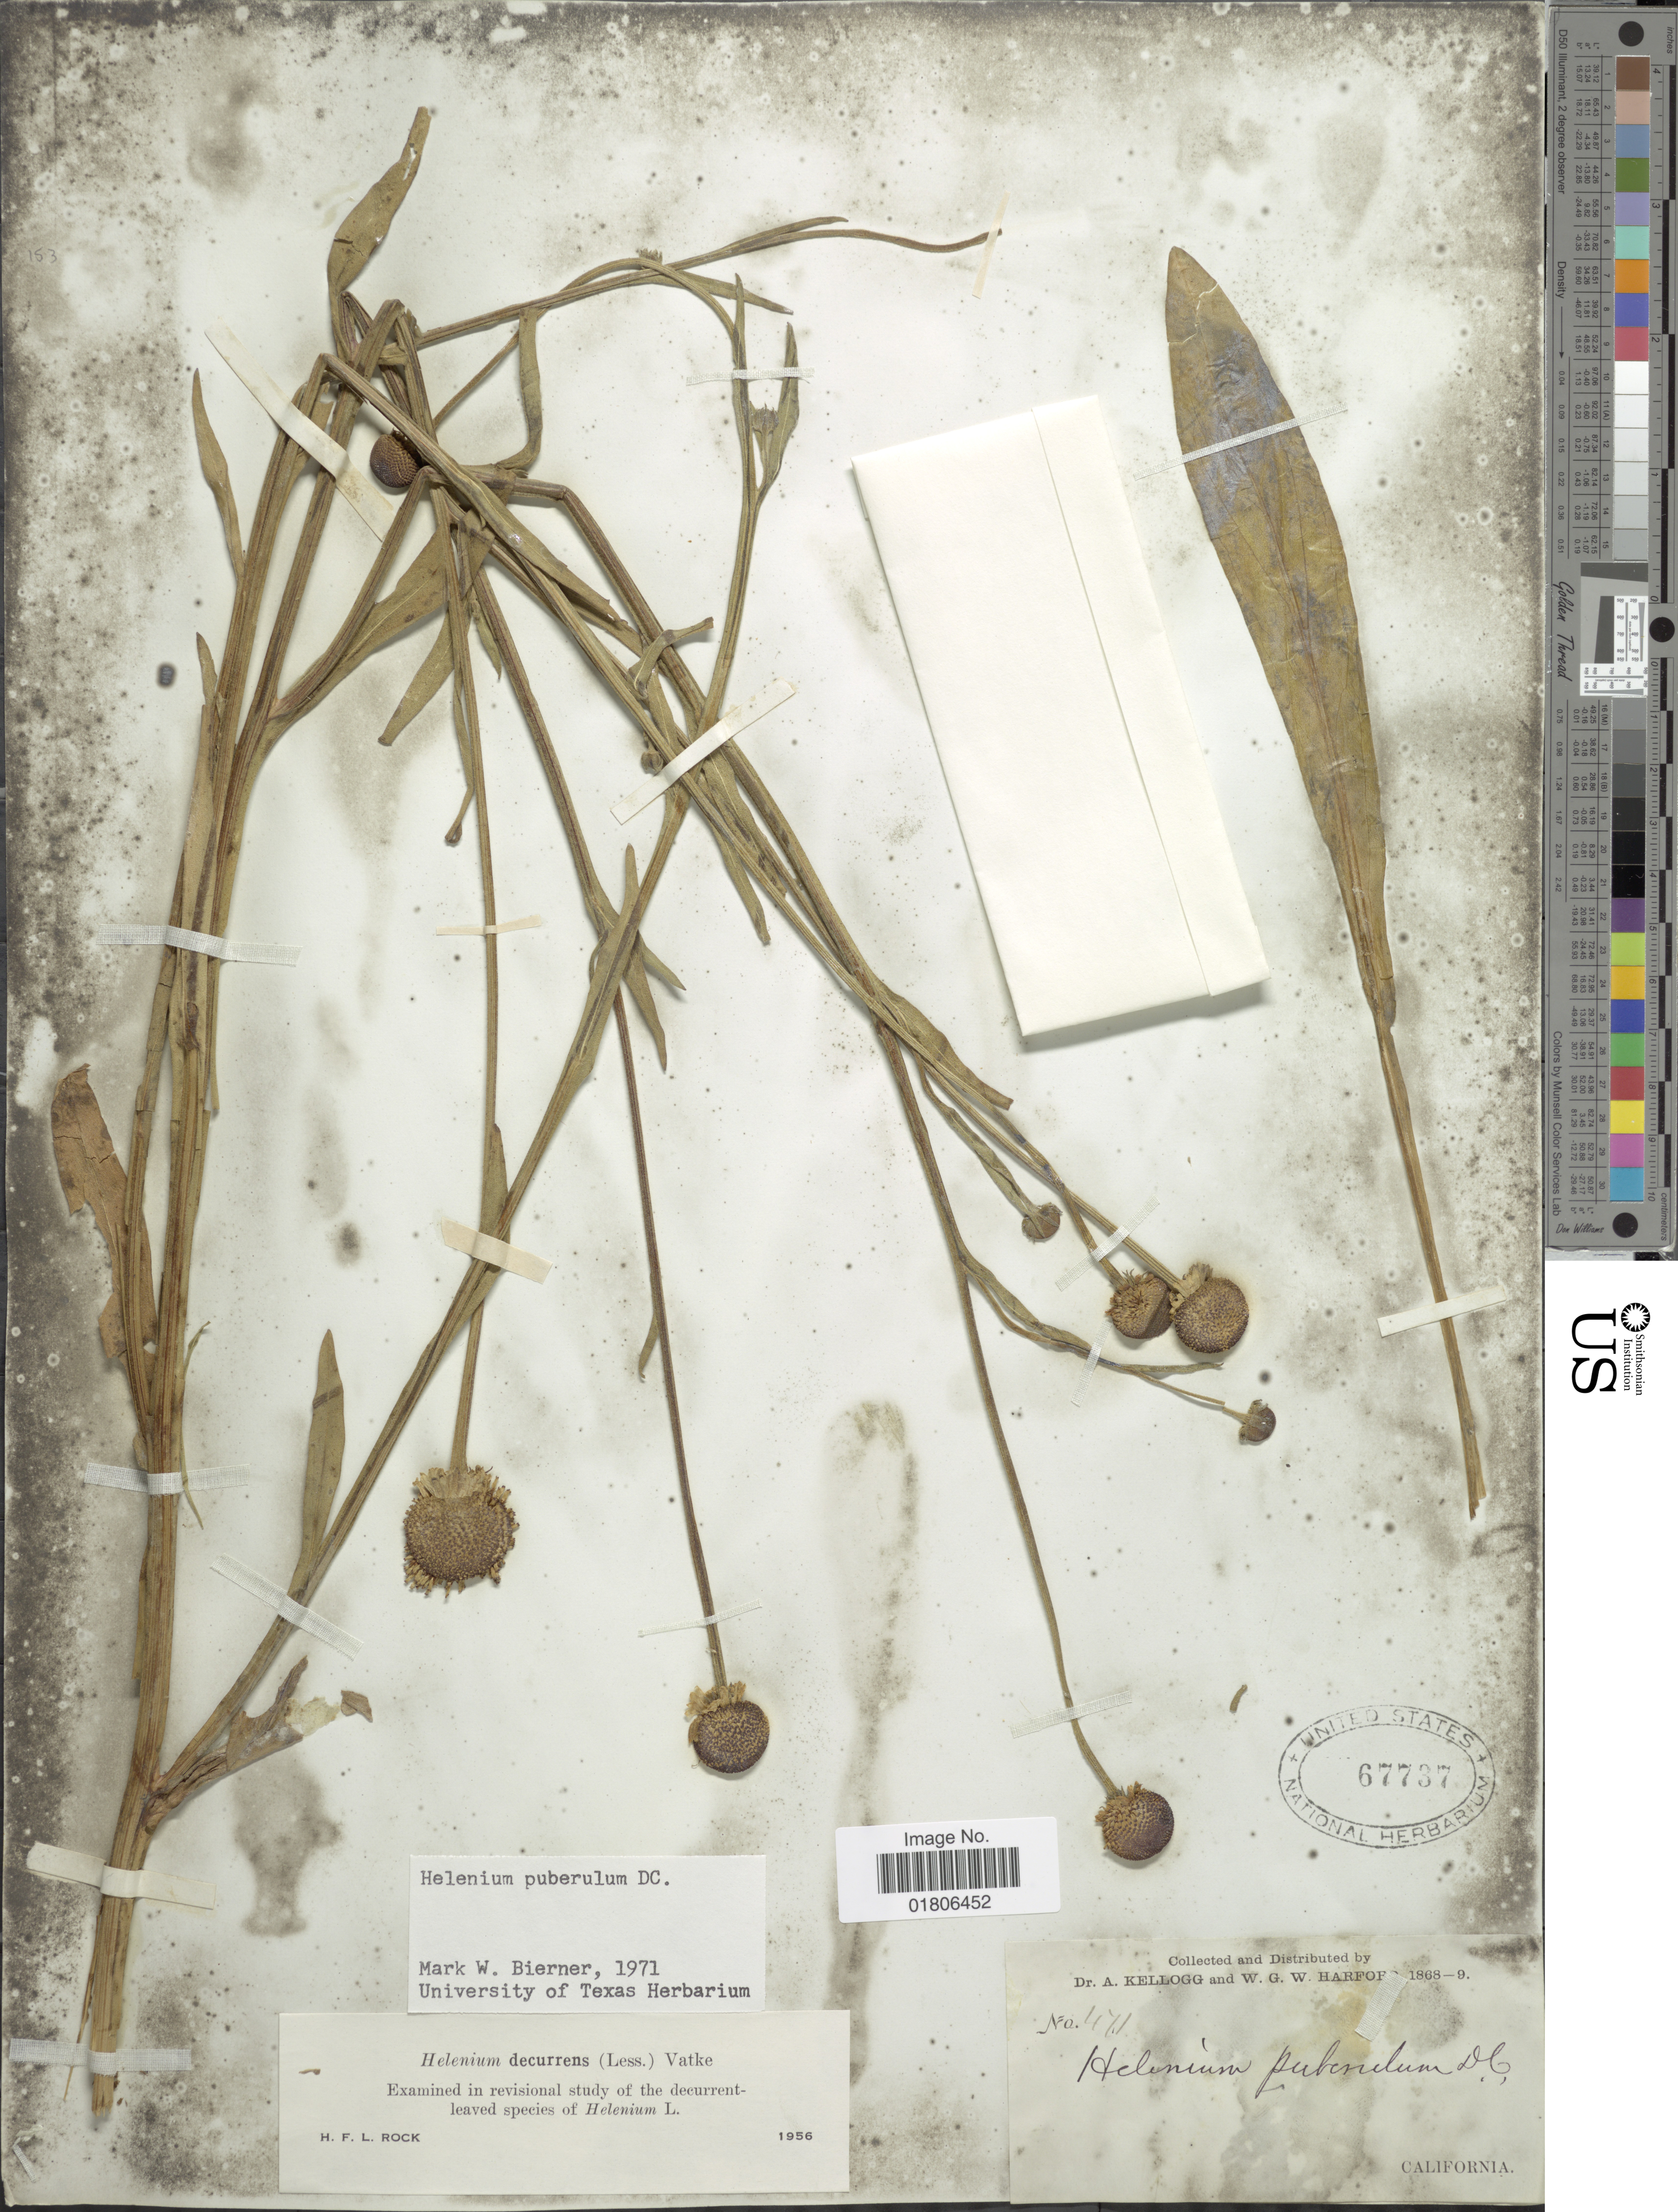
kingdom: Plantae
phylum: Tracheophyta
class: Magnoliopsida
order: Asterales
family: Asteraceae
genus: Helenium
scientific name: Helenium pinnatifidum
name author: (Schwein. ex Nutt.) Rydb.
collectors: A. Kellogg & W. G. W. Harford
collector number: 471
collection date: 1868/1869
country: United States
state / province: California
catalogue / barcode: US 67737